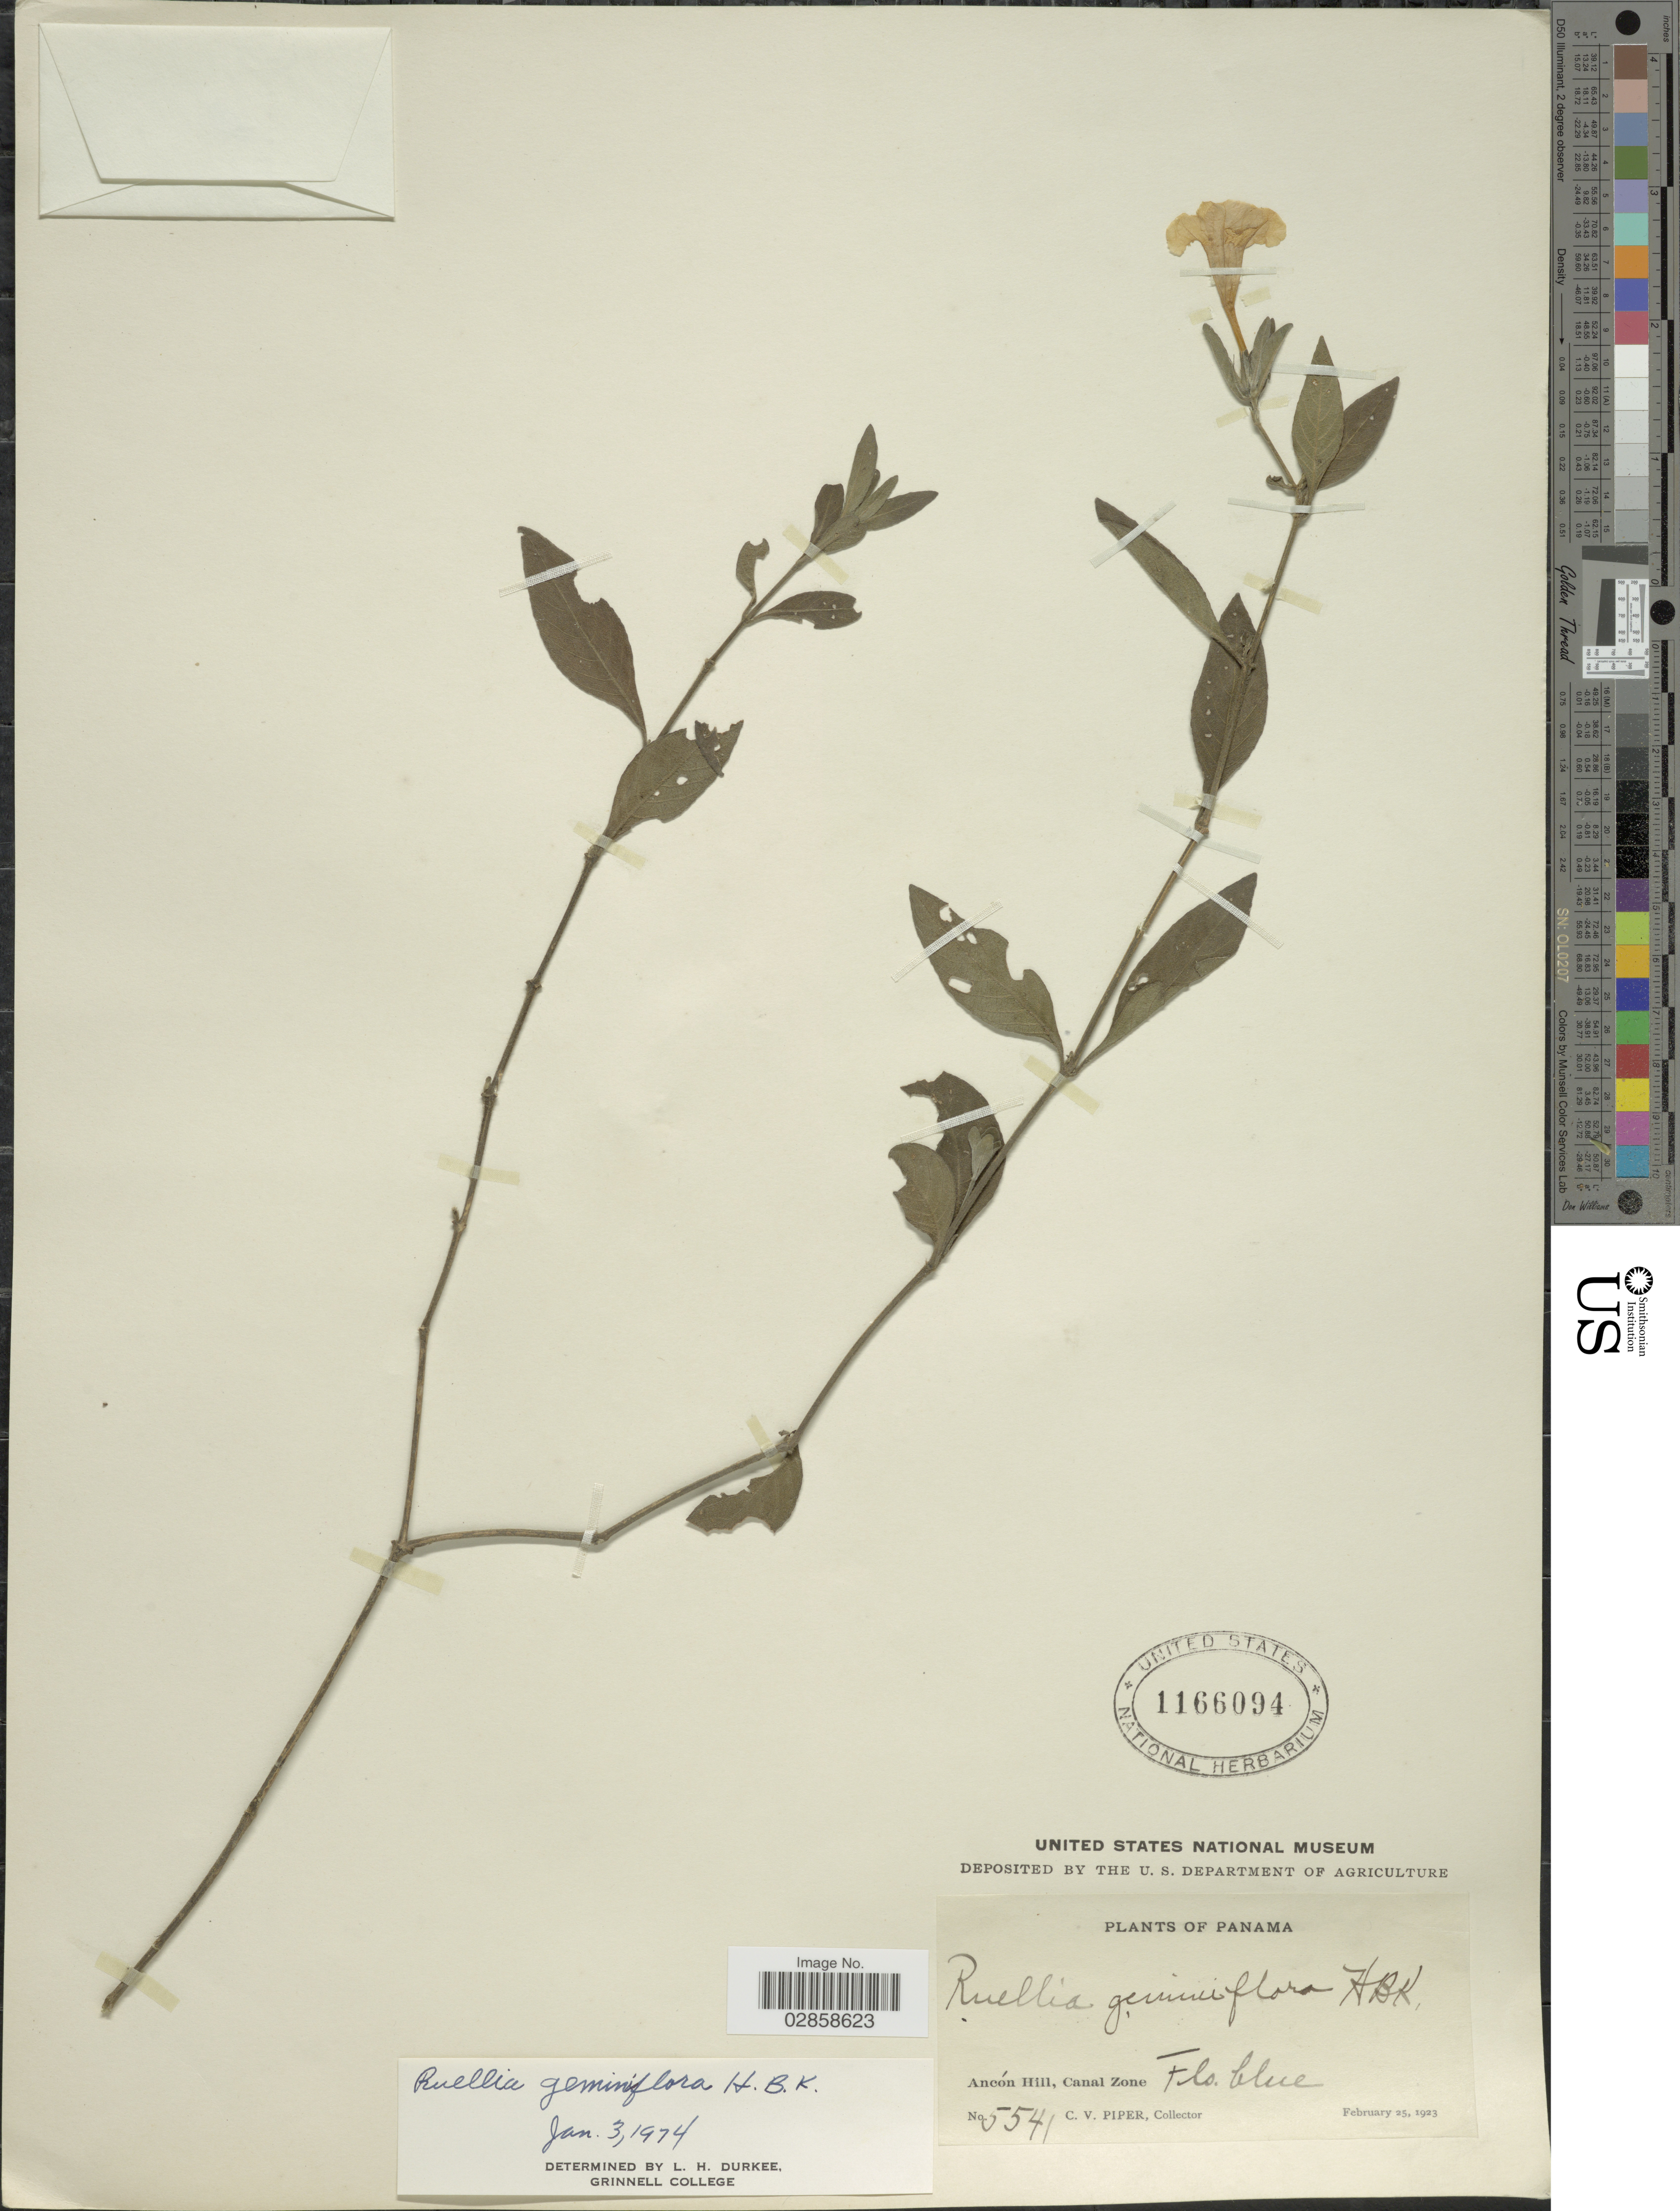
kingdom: Plantae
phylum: Tracheophyta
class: Magnoliopsida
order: Lamiales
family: Acanthaceae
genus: Ruellia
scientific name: Ruellia geminiflora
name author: Kunth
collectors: C. V. Piper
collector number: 5541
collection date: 1923-02-25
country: Panama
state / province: Colón / Panamá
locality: Ancón Hill, Canal Zone.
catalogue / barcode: US 1166094